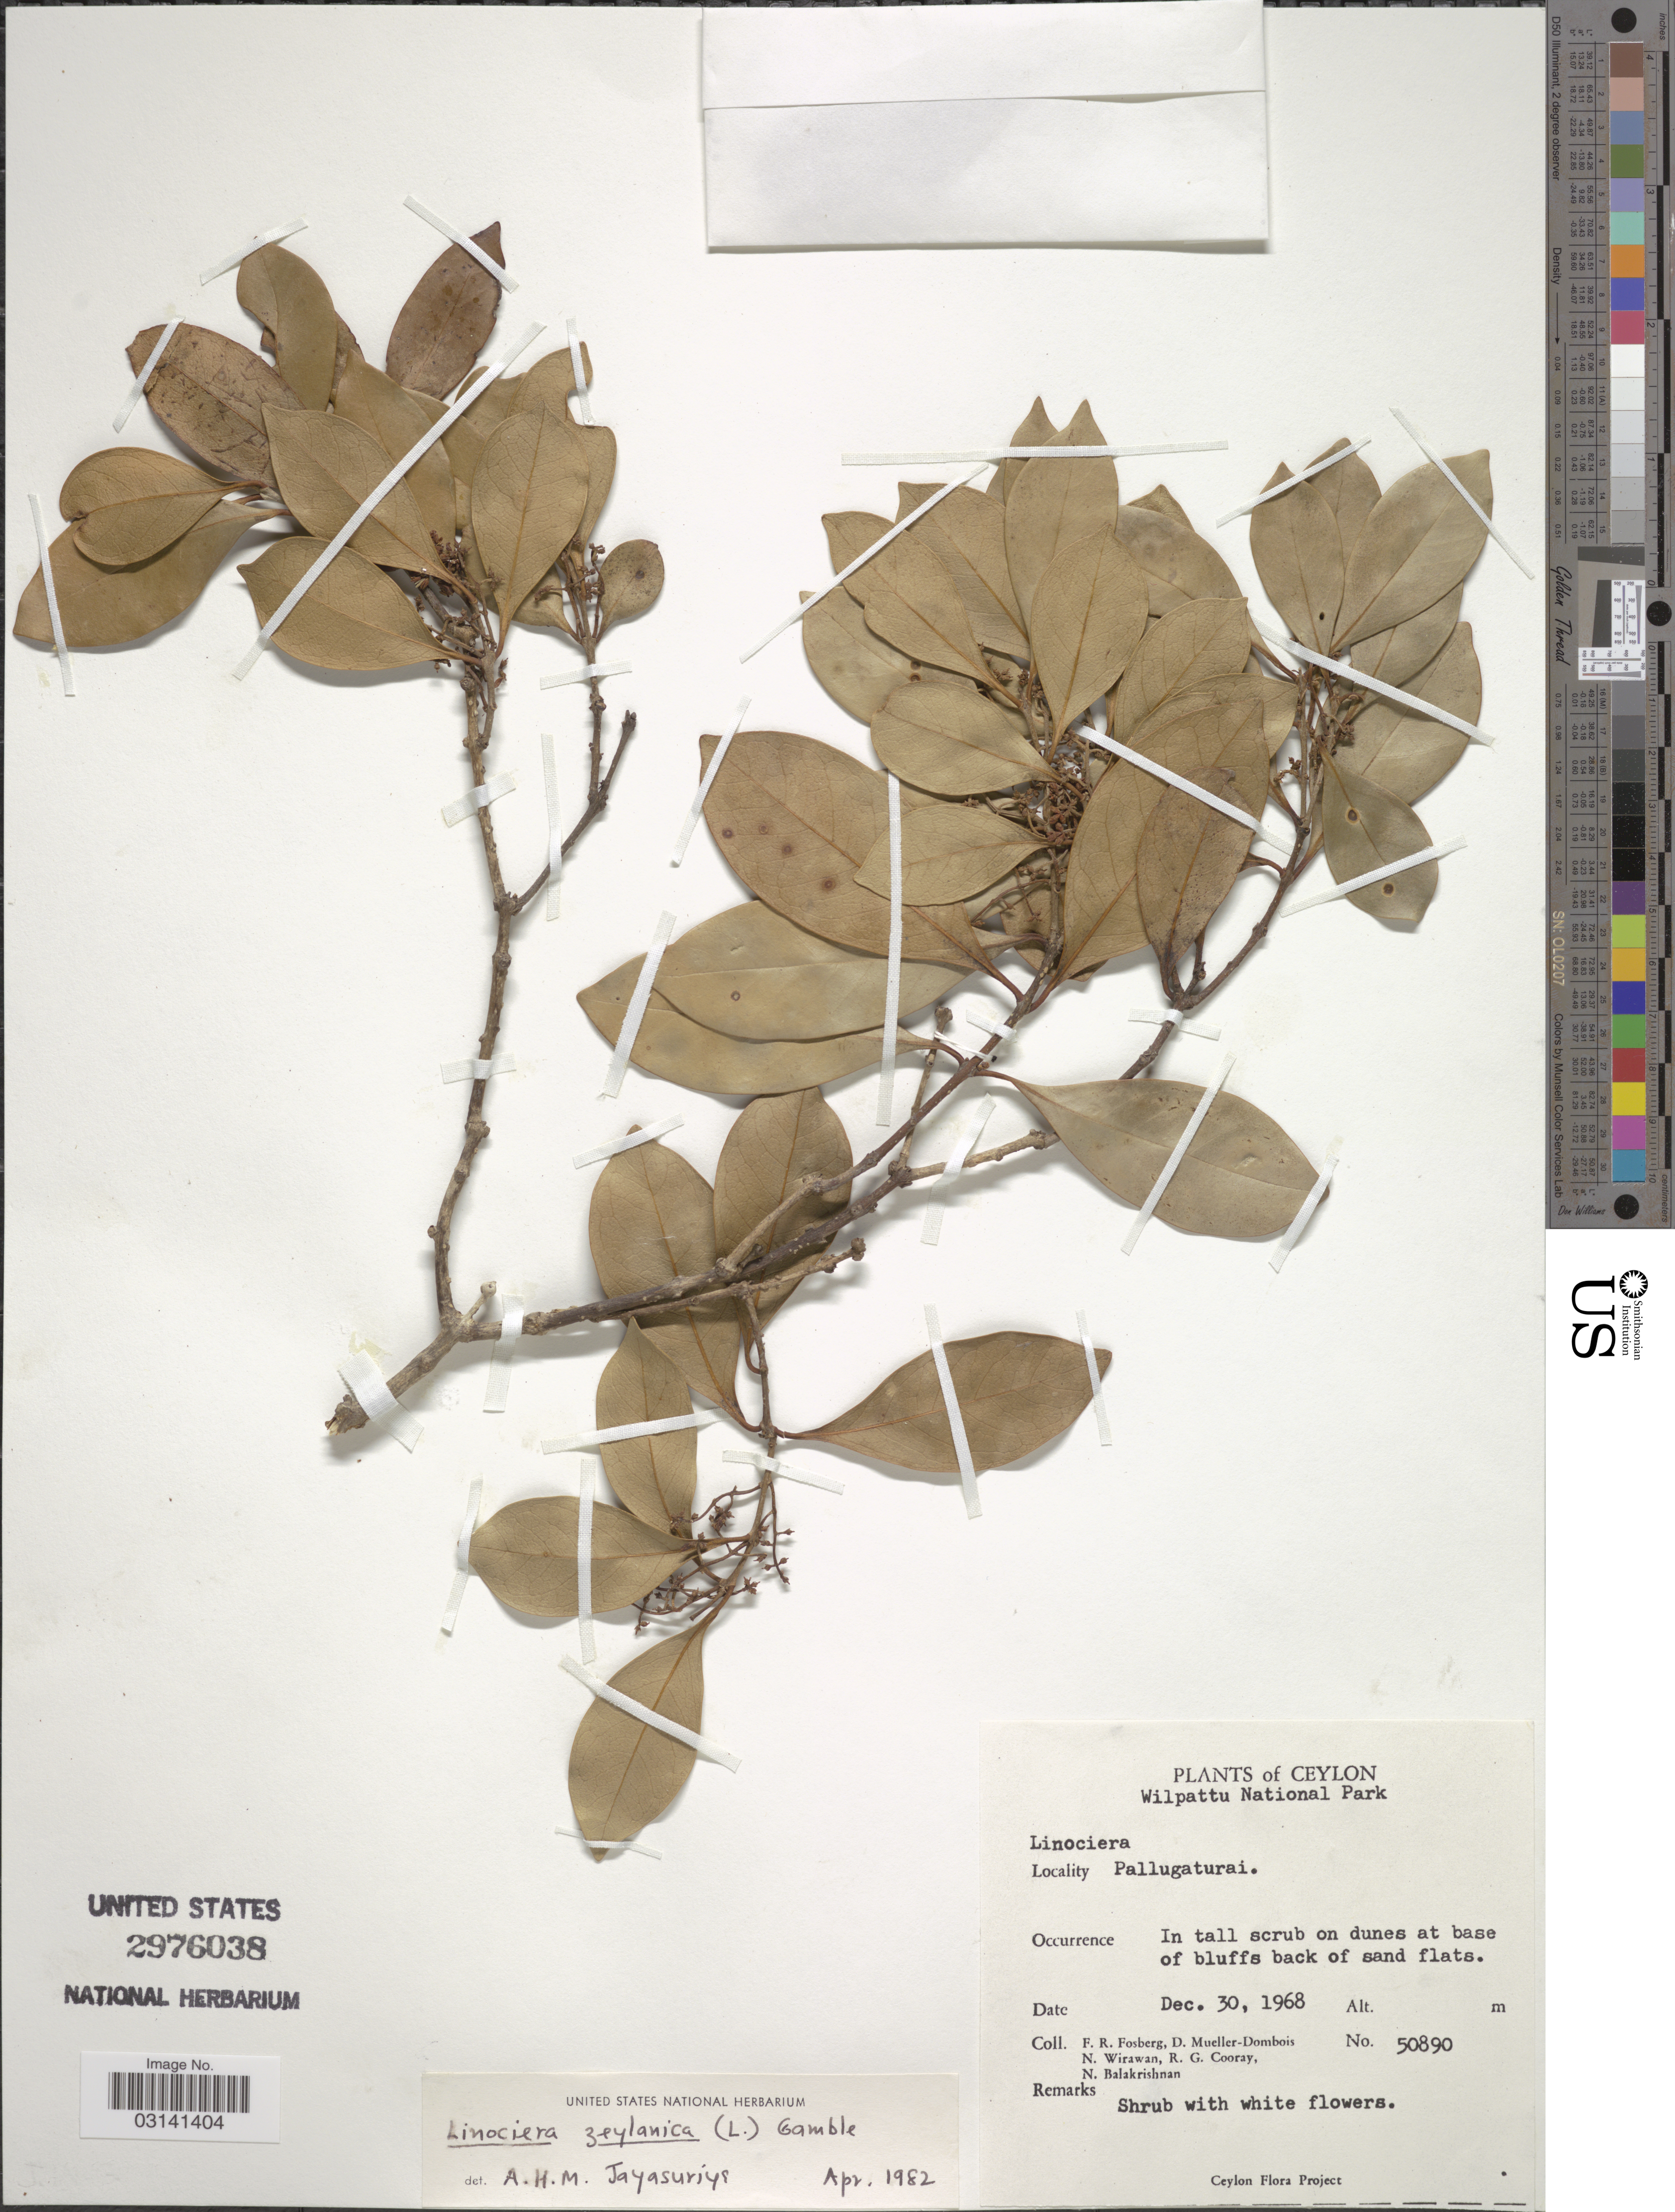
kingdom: Plantae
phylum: Tracheophyta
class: Magnoliopsida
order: Lamiales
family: Oleaceae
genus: Chionanthus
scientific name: Chionanthus zeylanicus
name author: L.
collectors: F. R. Fosberg, D. Mueller-Dombois, N. Wirawan, R. Cooray & N. Balakrishnan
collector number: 50890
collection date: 1968-12-30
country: Sri Lanka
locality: Ceylon. Wilpattu National Park. Pallugaturai.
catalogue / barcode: US 2976038